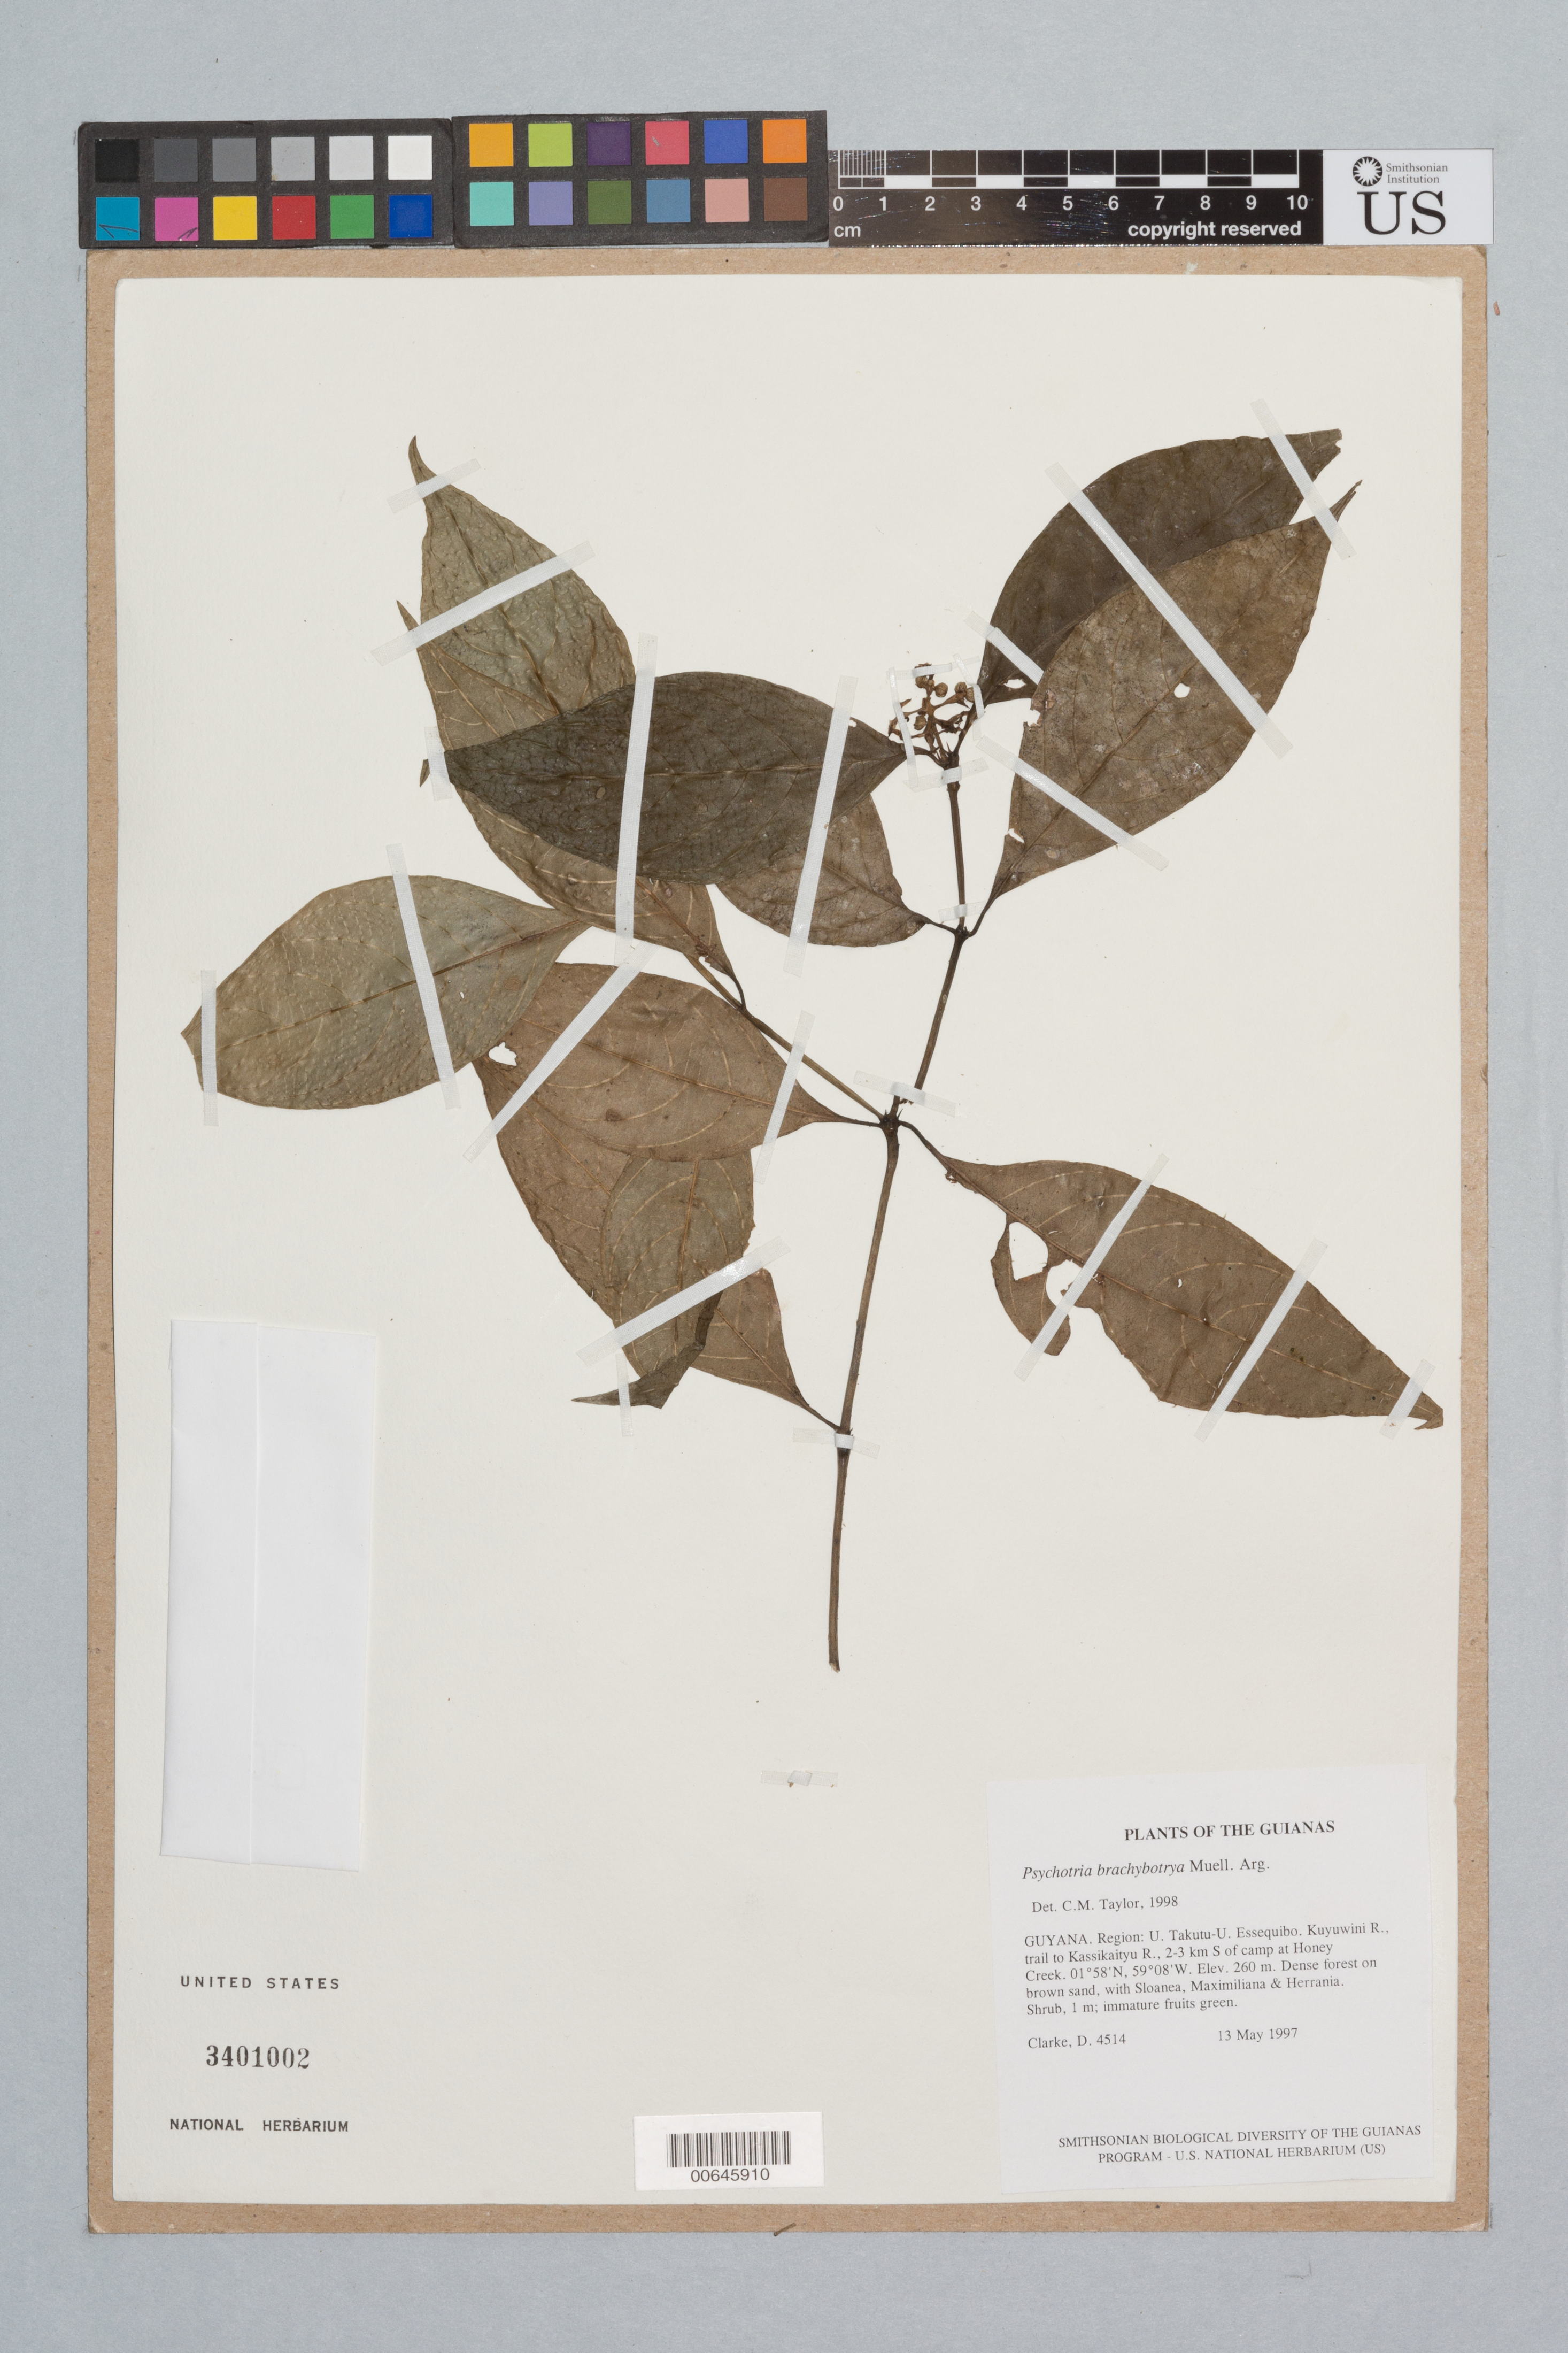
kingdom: Plantae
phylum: Tracheophyta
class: Magnoliopsida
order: Gentianales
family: Rubiaceae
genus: Palicourea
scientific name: Palicourea gracilenta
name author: (Müll. Arg.) Delprete & J.H. Kirkbr.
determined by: Kirkbride, J. H., Jr.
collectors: H. D. Clarke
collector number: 4514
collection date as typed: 13 May 1997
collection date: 1997-05-13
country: Guyana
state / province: U. Takutu-U. Essequibo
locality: Kuyuwini R., trail to Kassikaityu R., 2-3 km S of camp at Honey Creek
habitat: Dense forest on brown sand, with Sloanea, Maximiliana & Herrania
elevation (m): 260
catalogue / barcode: US 3401002